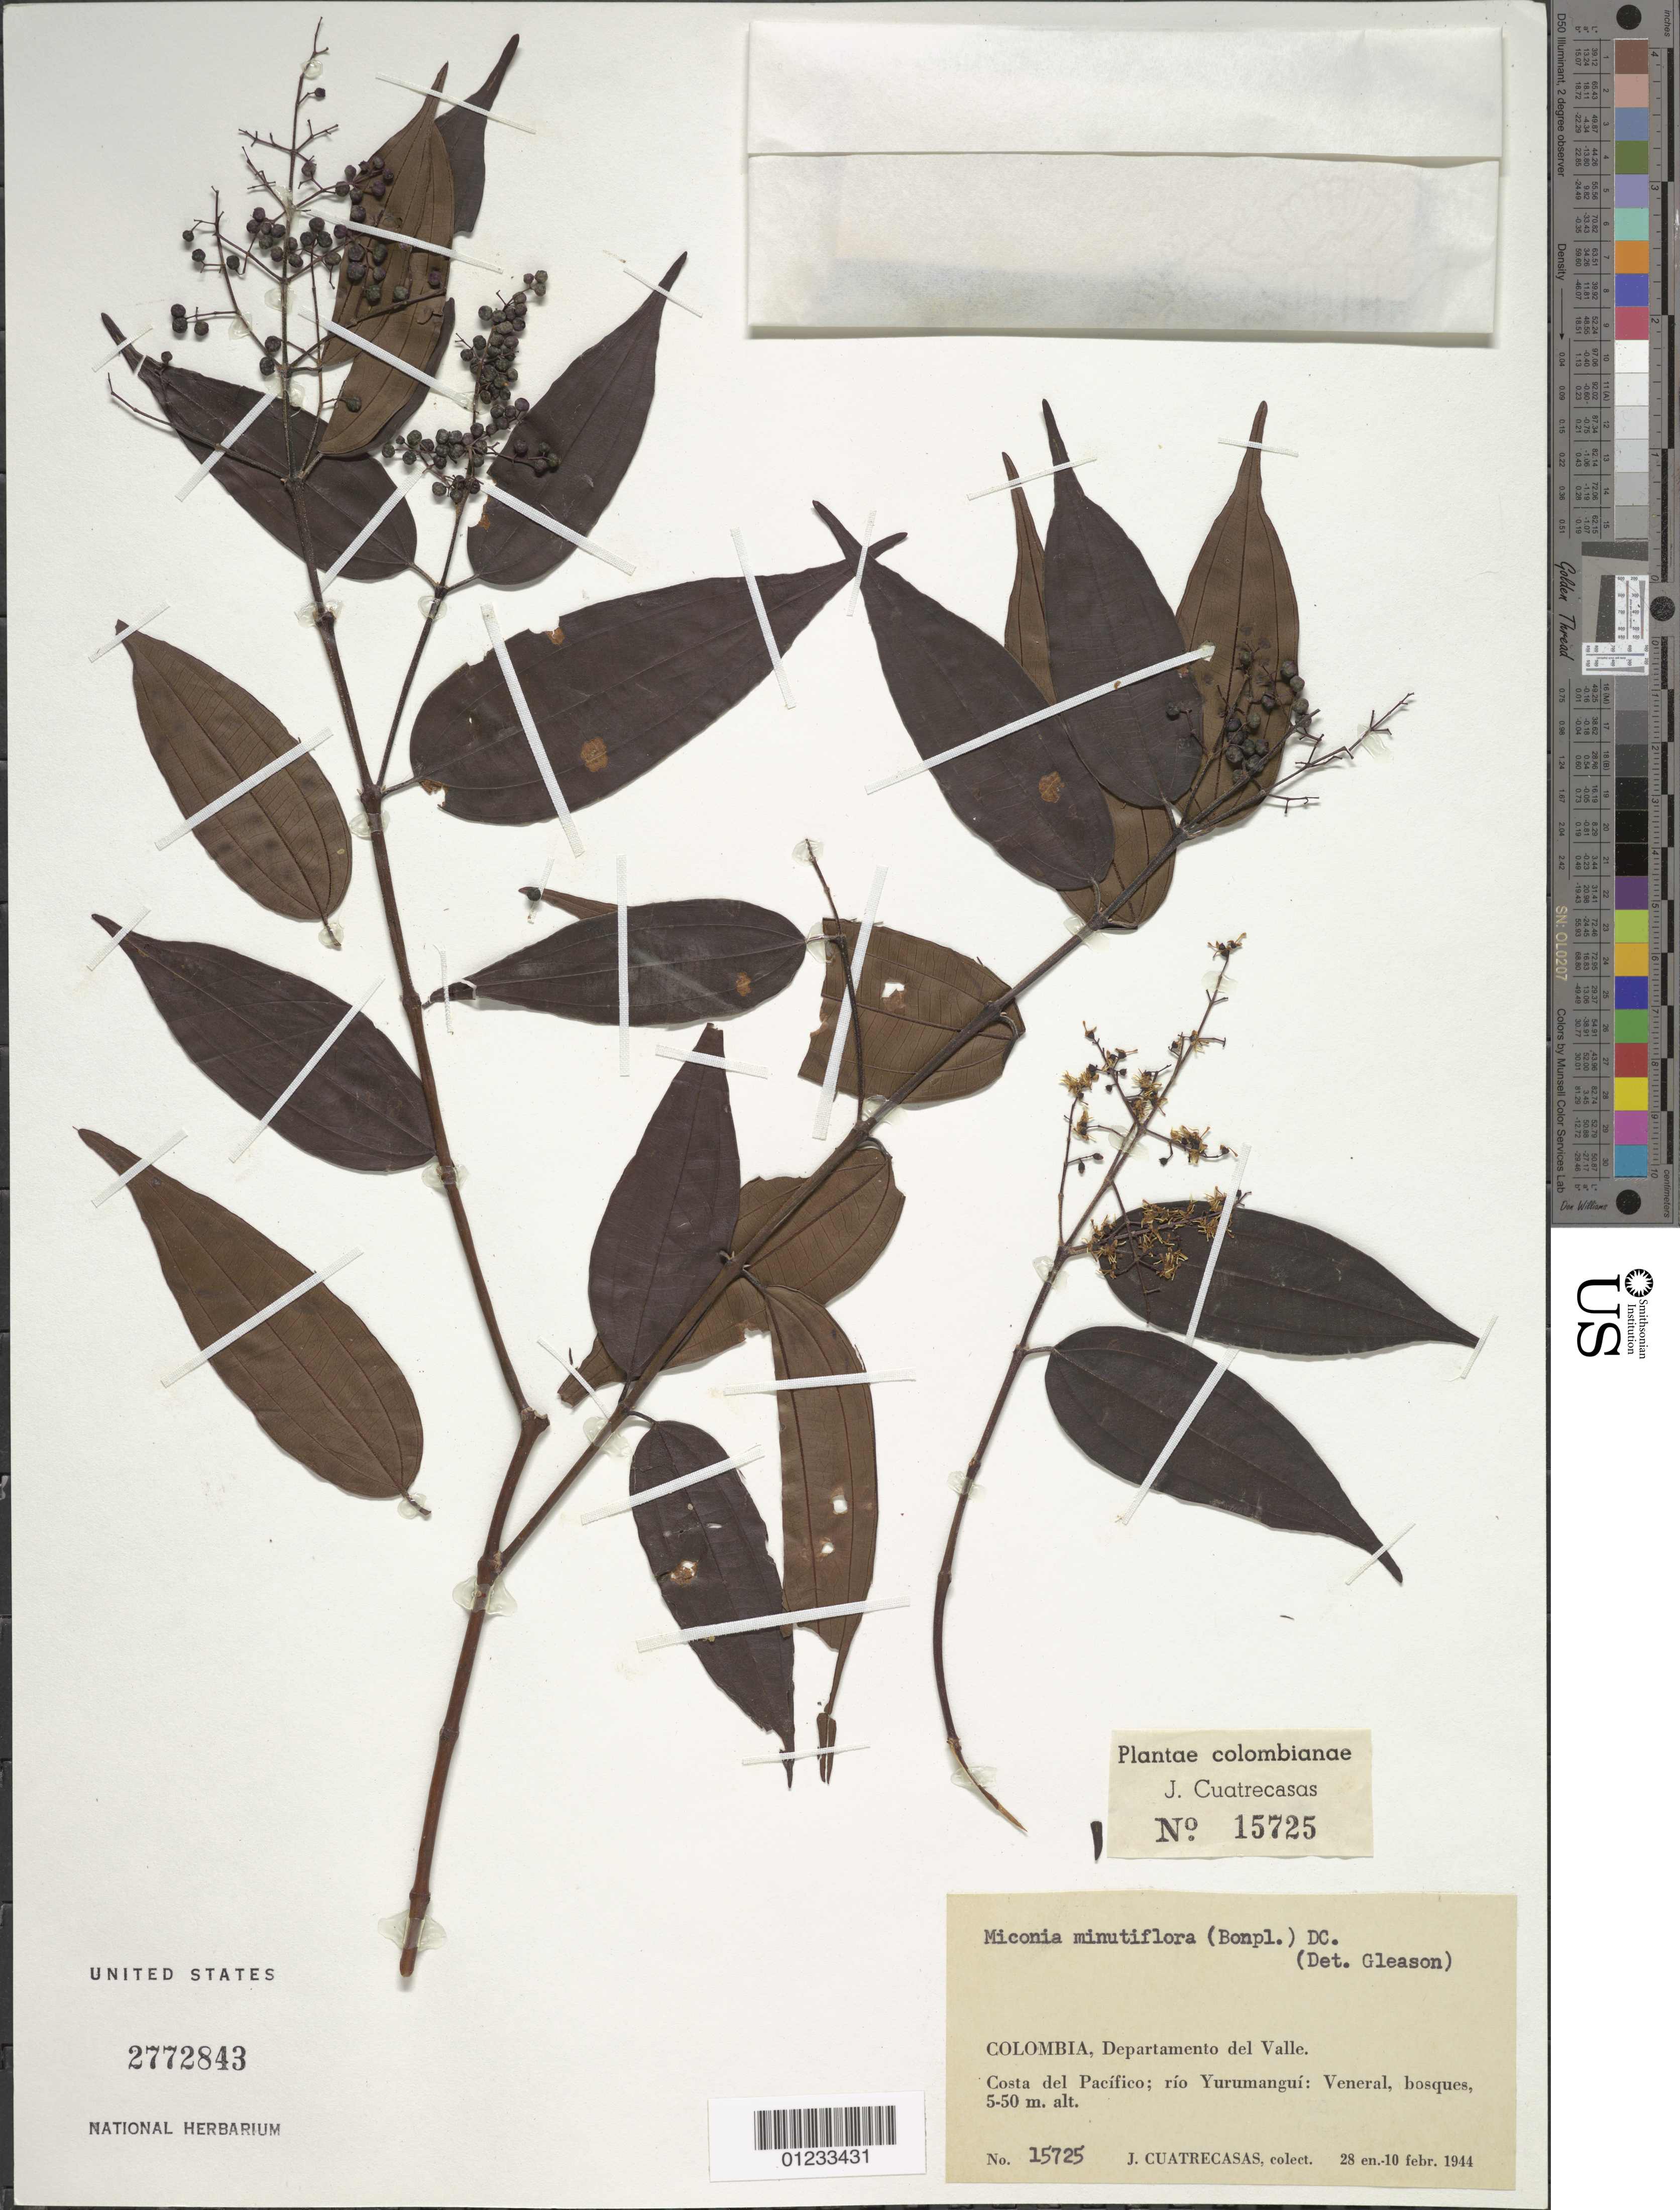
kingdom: Plantae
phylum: Tracheophyta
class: Magnoliopsida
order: Myrtales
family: Melastomataceae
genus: Miconia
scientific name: Miconia minutiflora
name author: (Bonpl.) DC.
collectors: J. Cuatrecasas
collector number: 15725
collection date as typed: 28 Jan 1944 to 10 Feb 1944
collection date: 1944-01-28/1944-02-10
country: Colombia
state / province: Valle del Cauca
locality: Costa del Pacifico, Rio Yurumangui: Veneral.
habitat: bosques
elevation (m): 5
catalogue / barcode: US 2772843